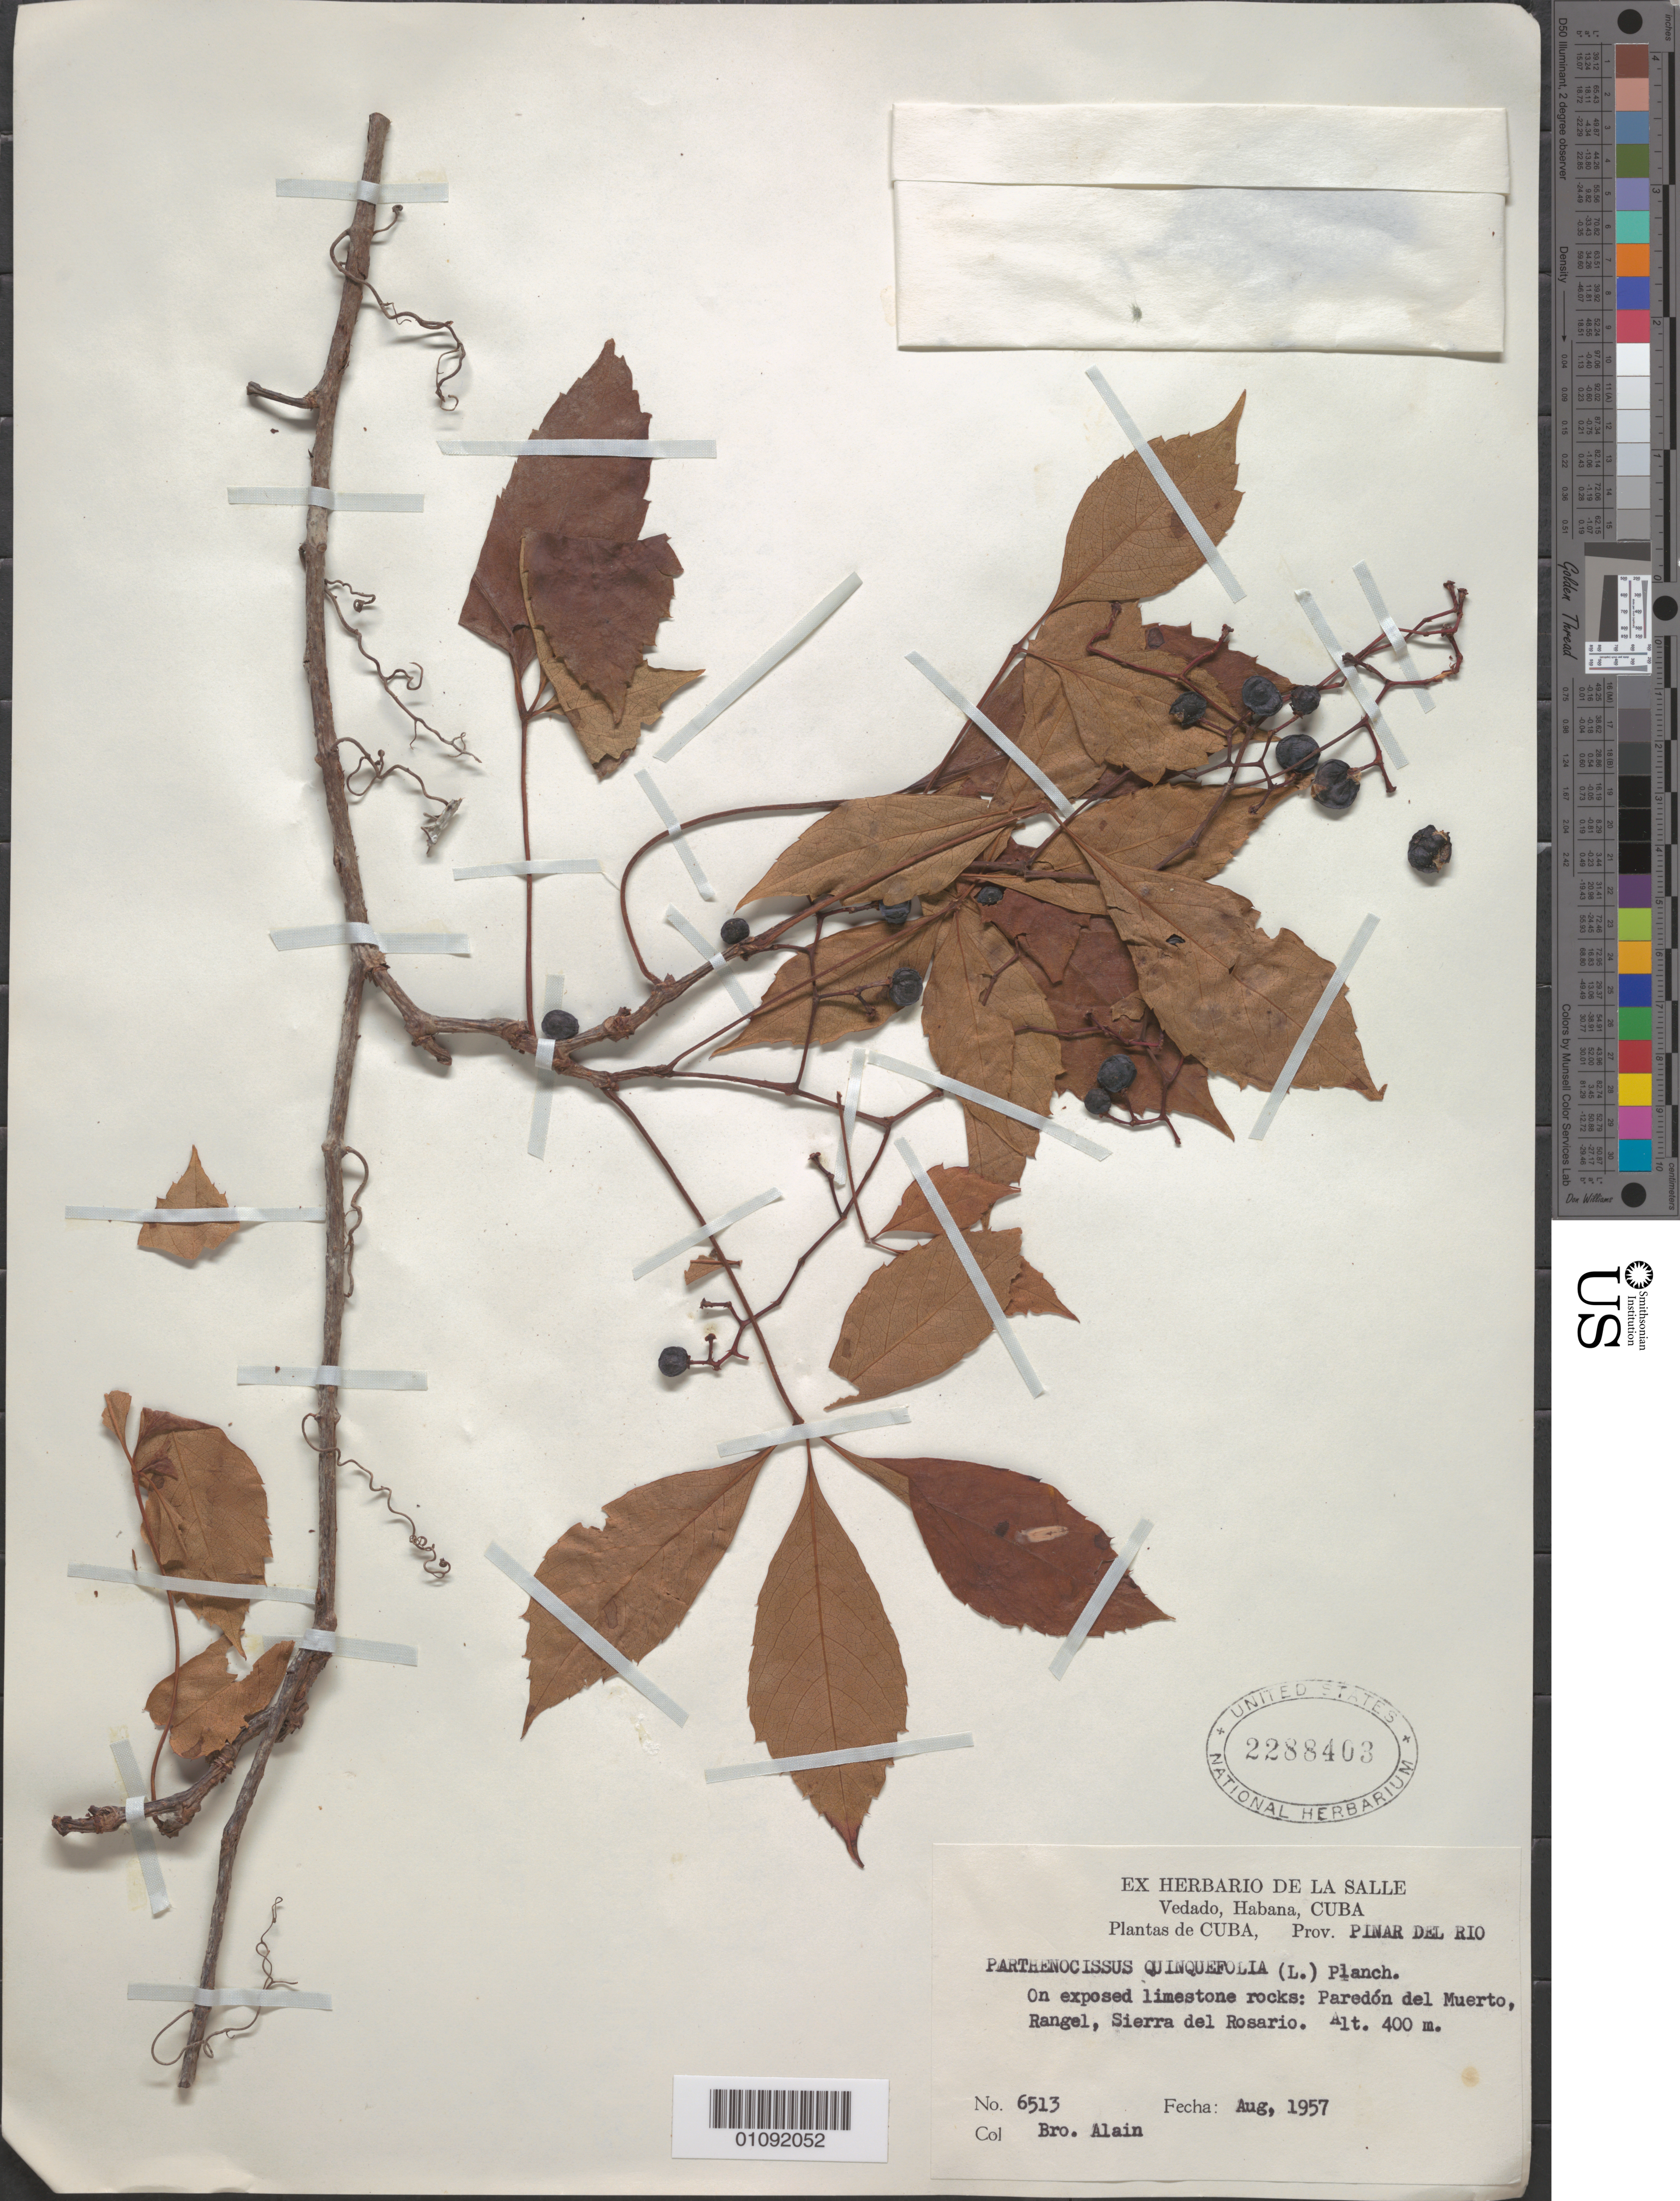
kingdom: Plantae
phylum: Tracheophyta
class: Magnoliopsida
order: Vitales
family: Vitaceae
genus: Parthenocissus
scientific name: Parthenocissus quinquefolia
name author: (L.) Planch.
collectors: A. H. Liogier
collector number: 6513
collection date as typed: Aug 1957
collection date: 1957-08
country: Cuba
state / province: Pinar del Rio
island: Cuba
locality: On exposed limestone rocks: Paredón del Muetro, Rangel, Sierra del Rosario Prov Pinar Del Rio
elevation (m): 400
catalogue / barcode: US 2288403